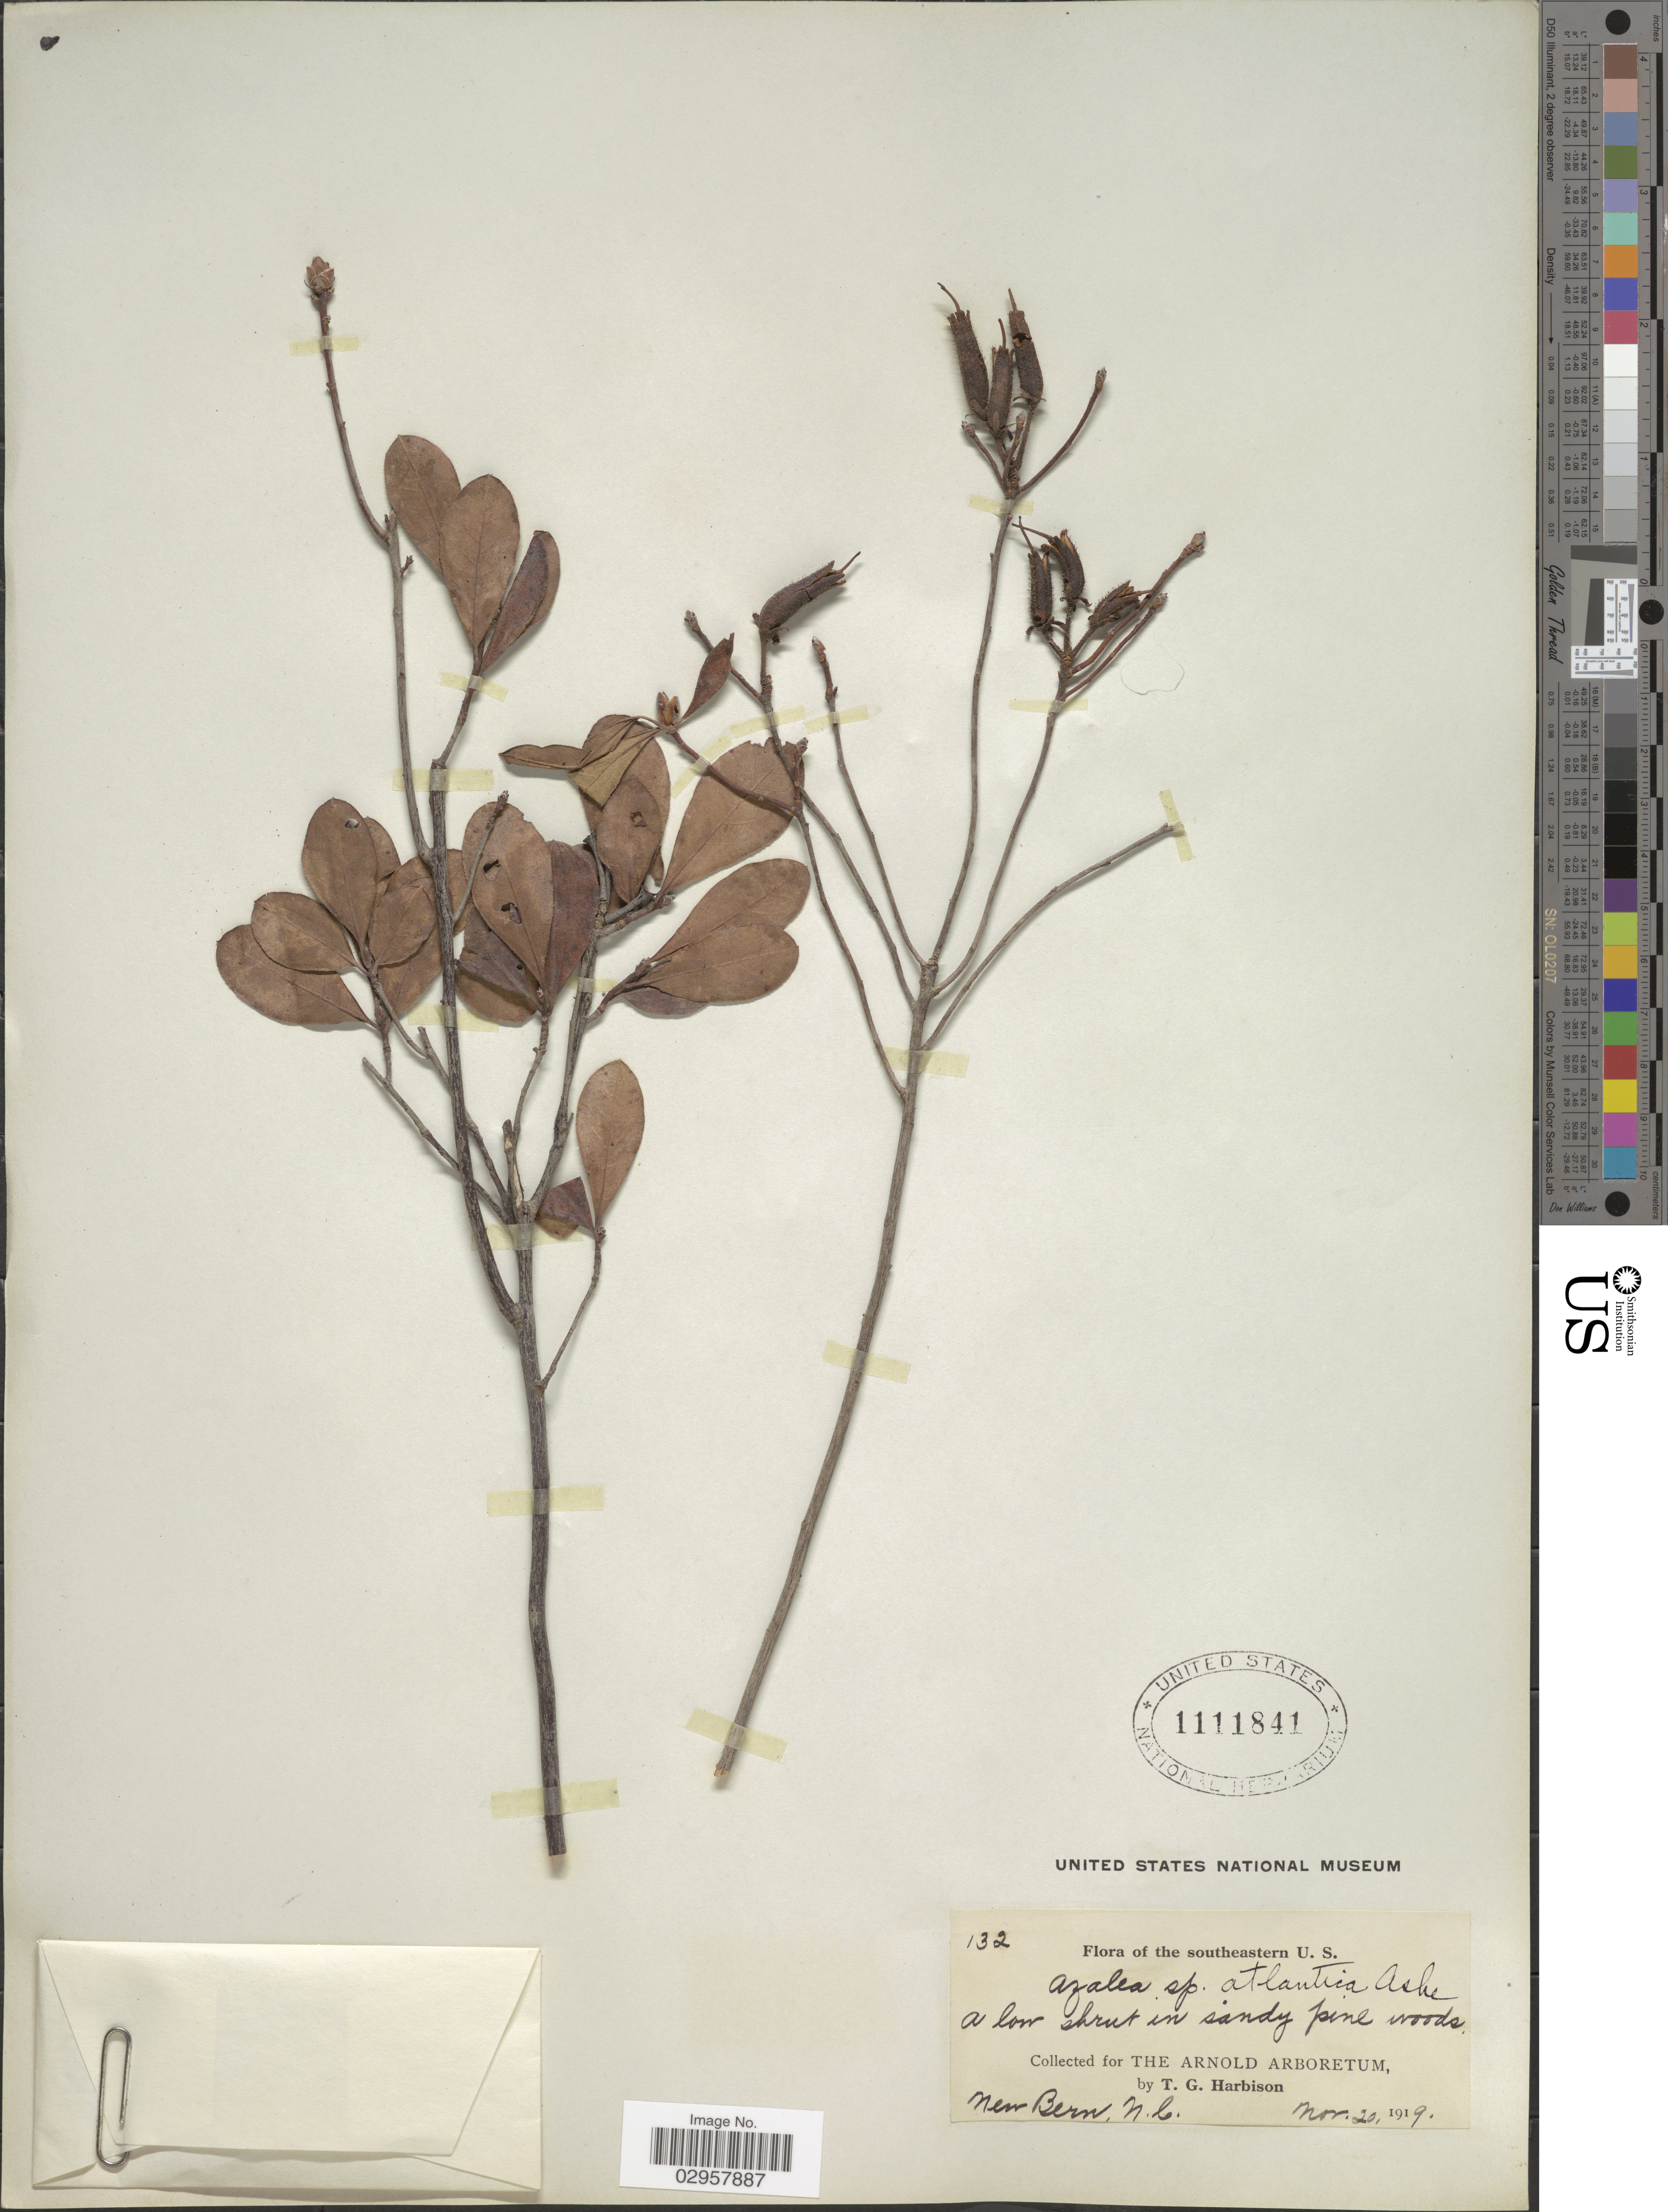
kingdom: Plantae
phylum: Tracheophyta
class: Magnoliopsida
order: Ericales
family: Ericaceae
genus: Rhododendron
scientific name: Rhododendron atlanticum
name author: (Ashe) Rehder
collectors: T. Harbison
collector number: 132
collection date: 1919-11-20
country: United States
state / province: North Carolina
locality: Southeastern U.S.. Near Bern.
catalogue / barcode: US 1111841